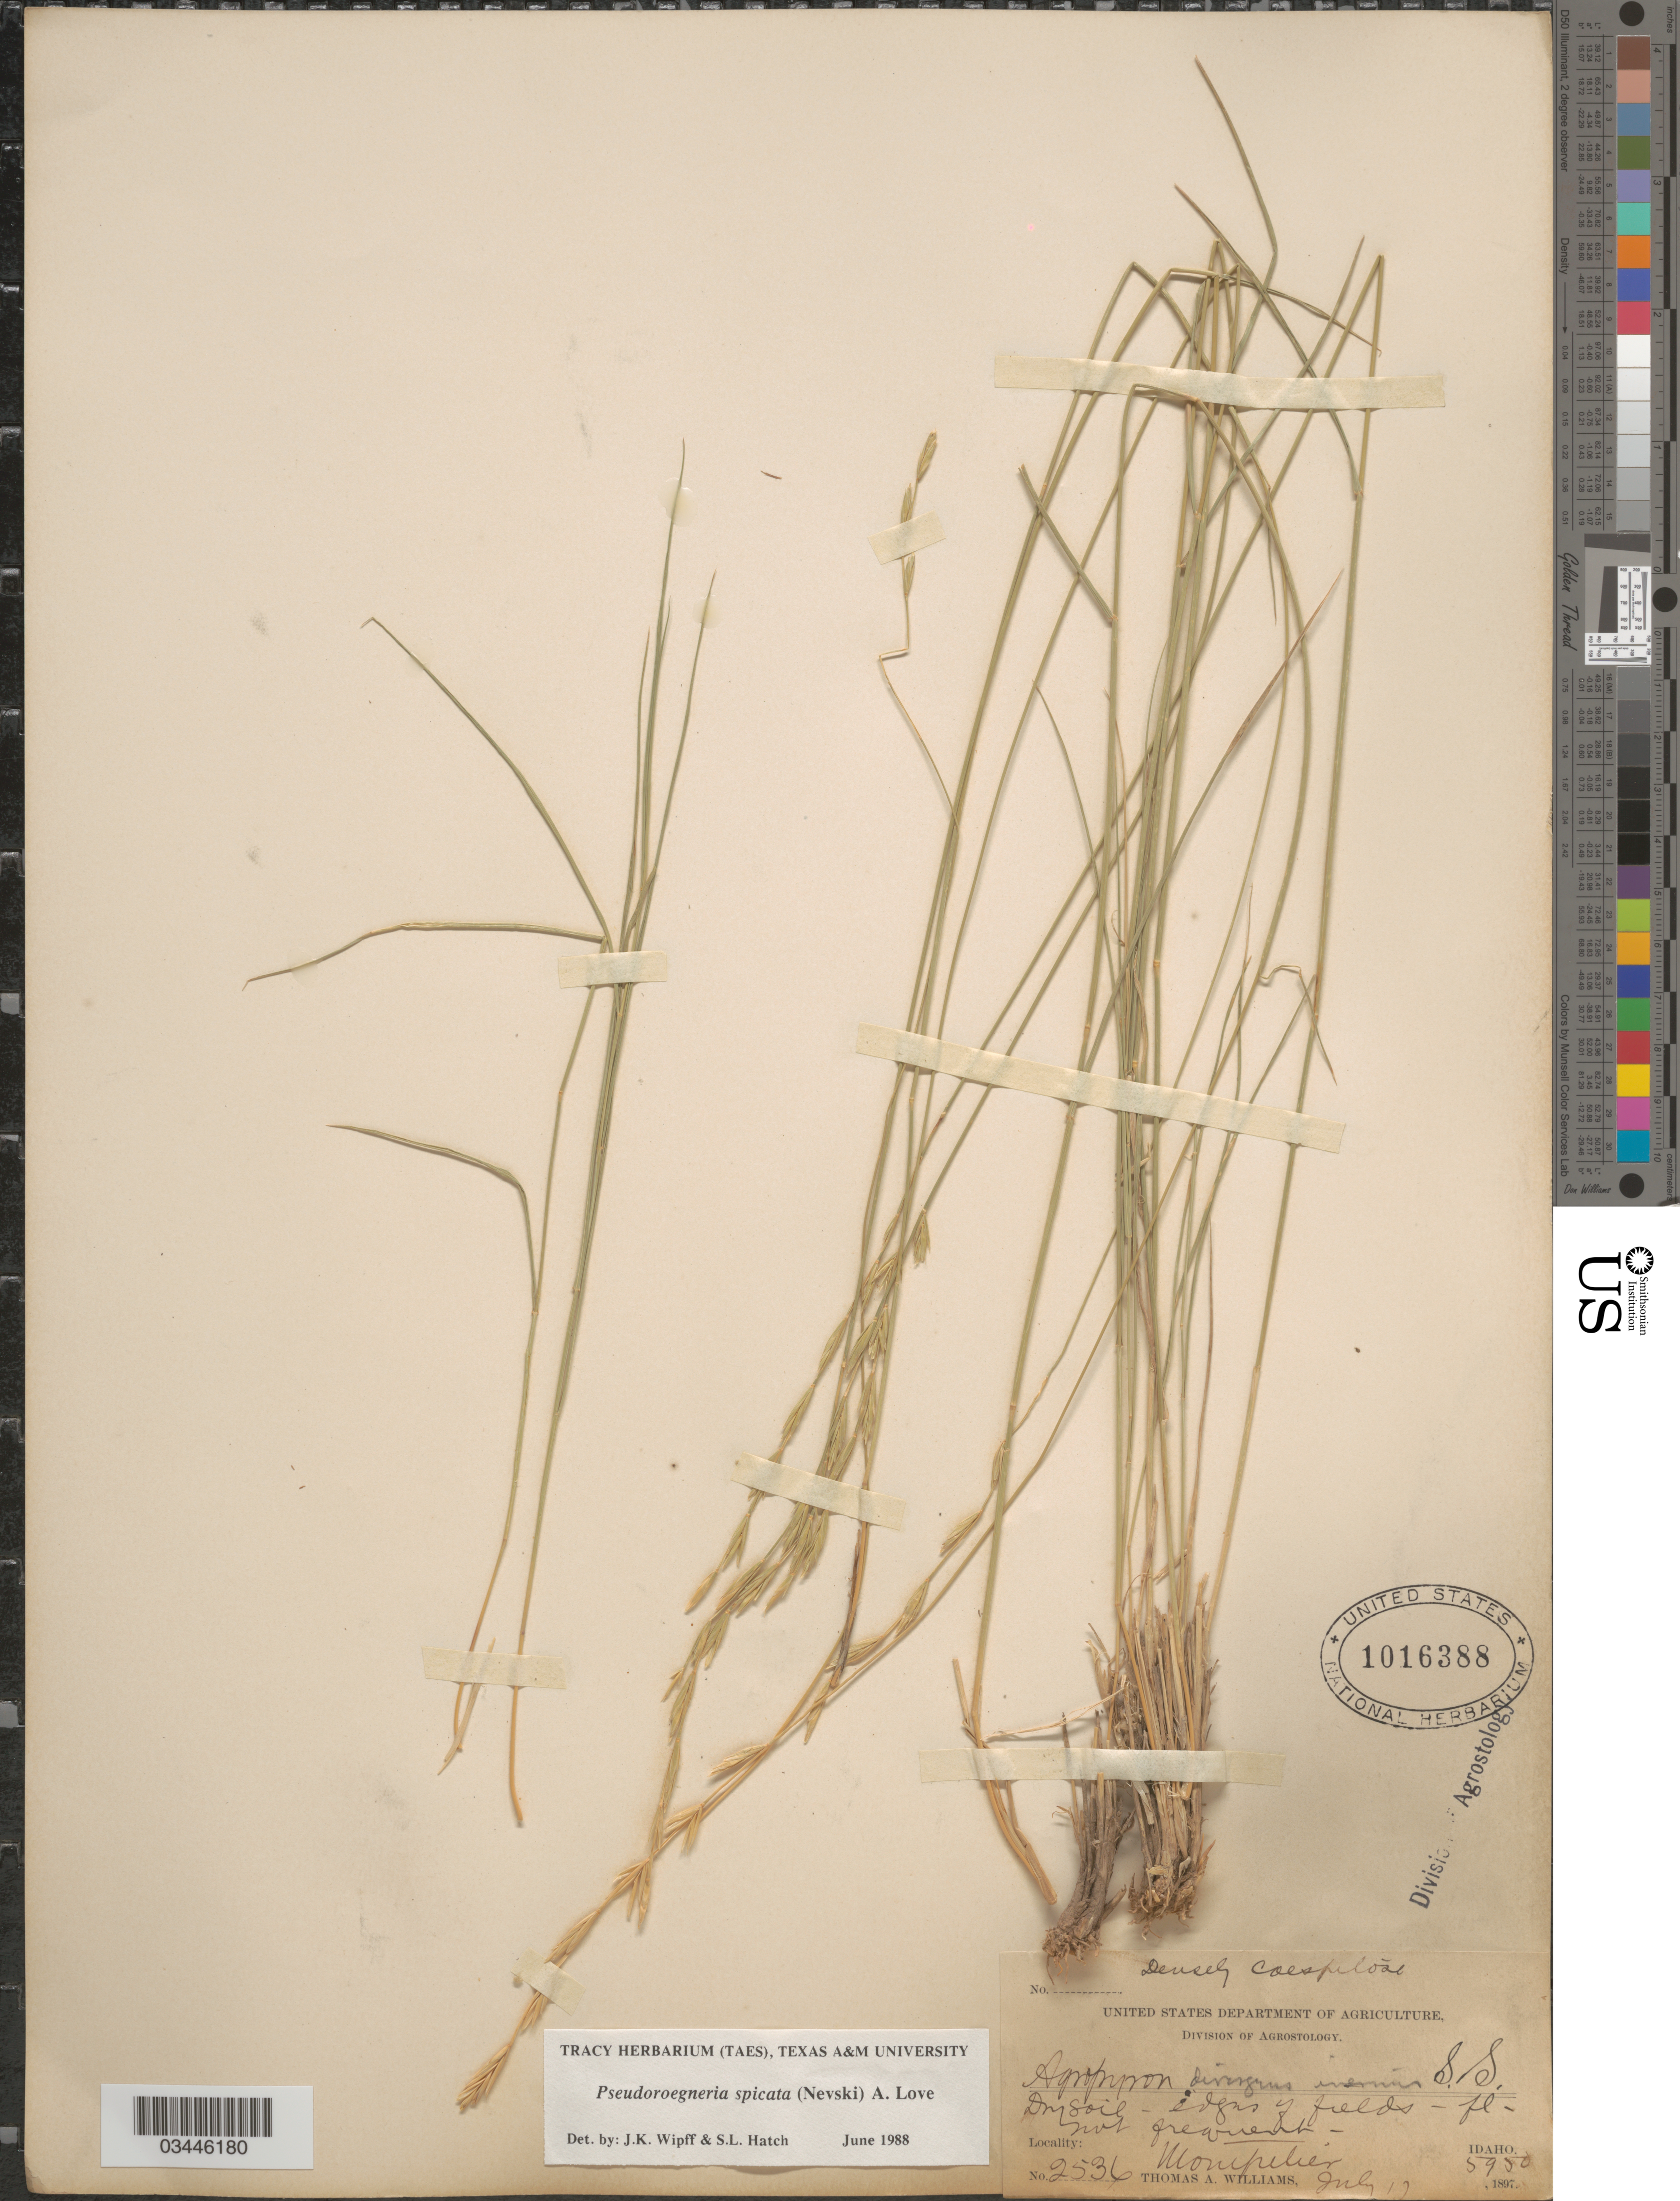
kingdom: Plantae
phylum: Tracheophyta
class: Liliopsida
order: Poales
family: Poaceae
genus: Pseudoroegneria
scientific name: Pseudoroegneria spicata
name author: (Pursh) Á. Löve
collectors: T. A. Williams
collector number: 2536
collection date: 1897-07-17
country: United States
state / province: Idaho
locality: Dry soil - edges of fields. Montpelier.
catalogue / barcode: US 1016388